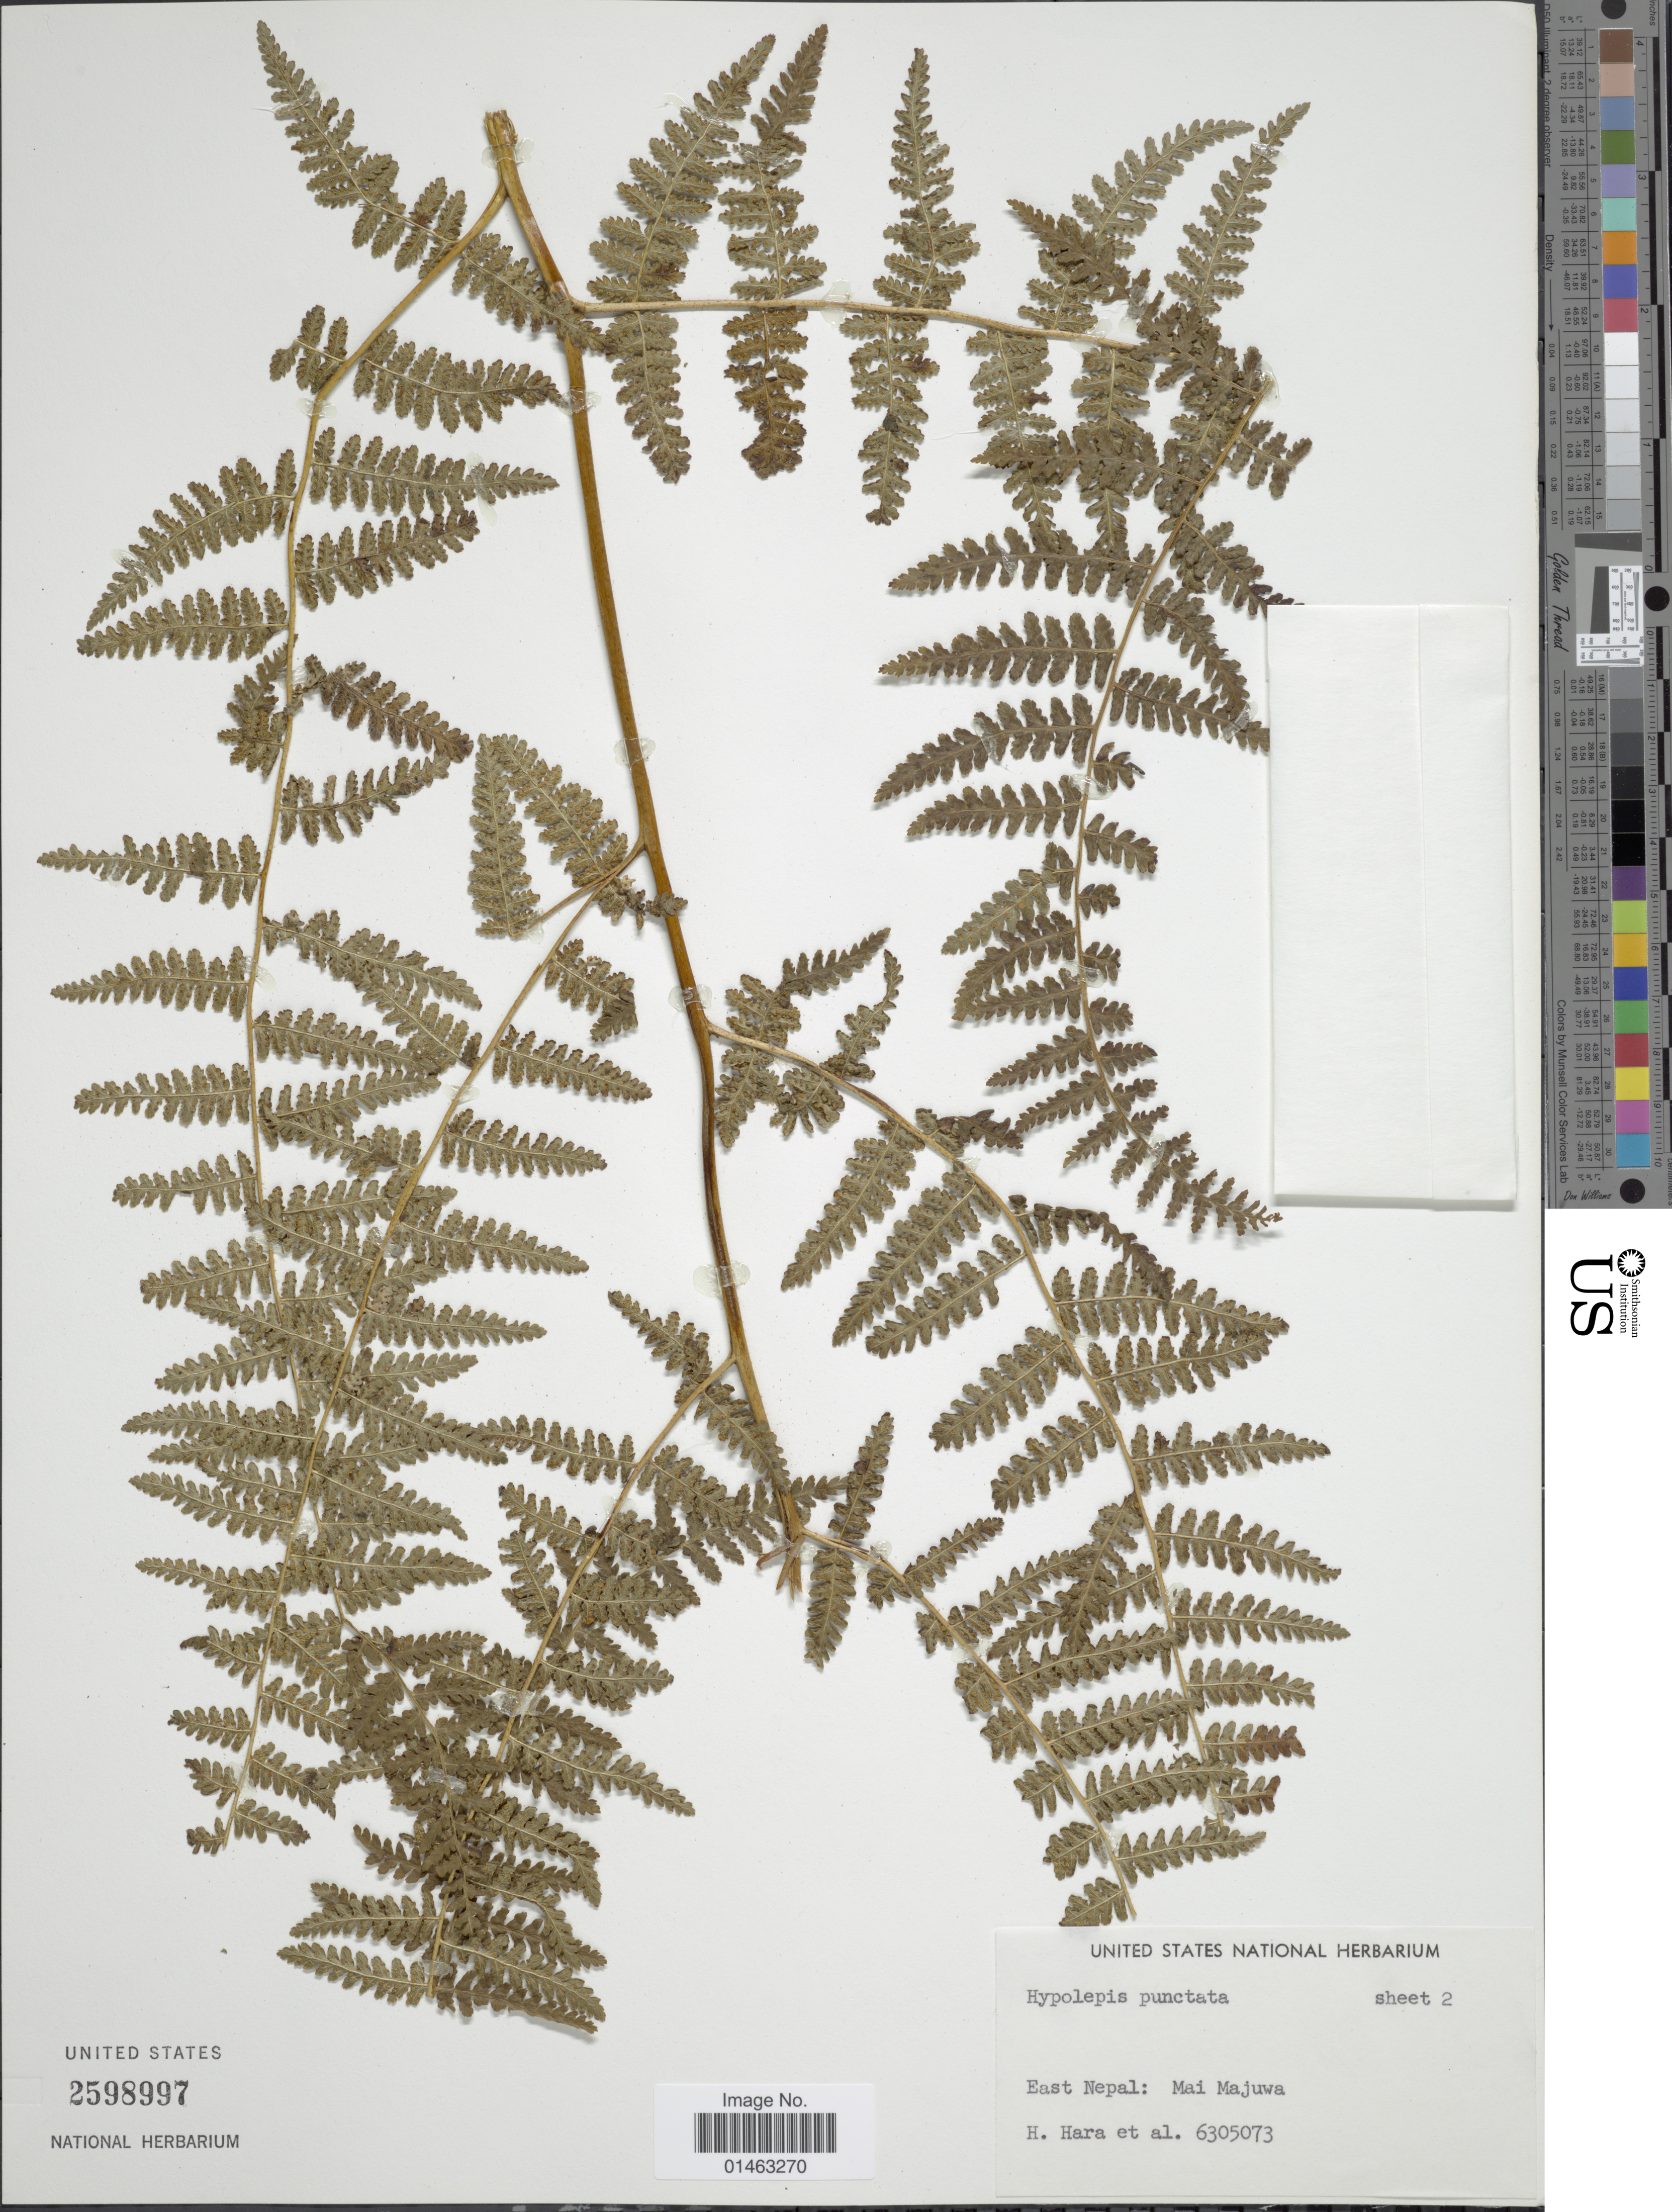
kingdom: Plantae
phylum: Tracheophyta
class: Polypodiopsida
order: Polypodiales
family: Dennstaedtiaceae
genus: Hypolepis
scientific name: Hypolepis punctata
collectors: H. Hara & et al.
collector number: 6305073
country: Nepal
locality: East Nepal: Mai Majuwa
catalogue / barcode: US 2598997